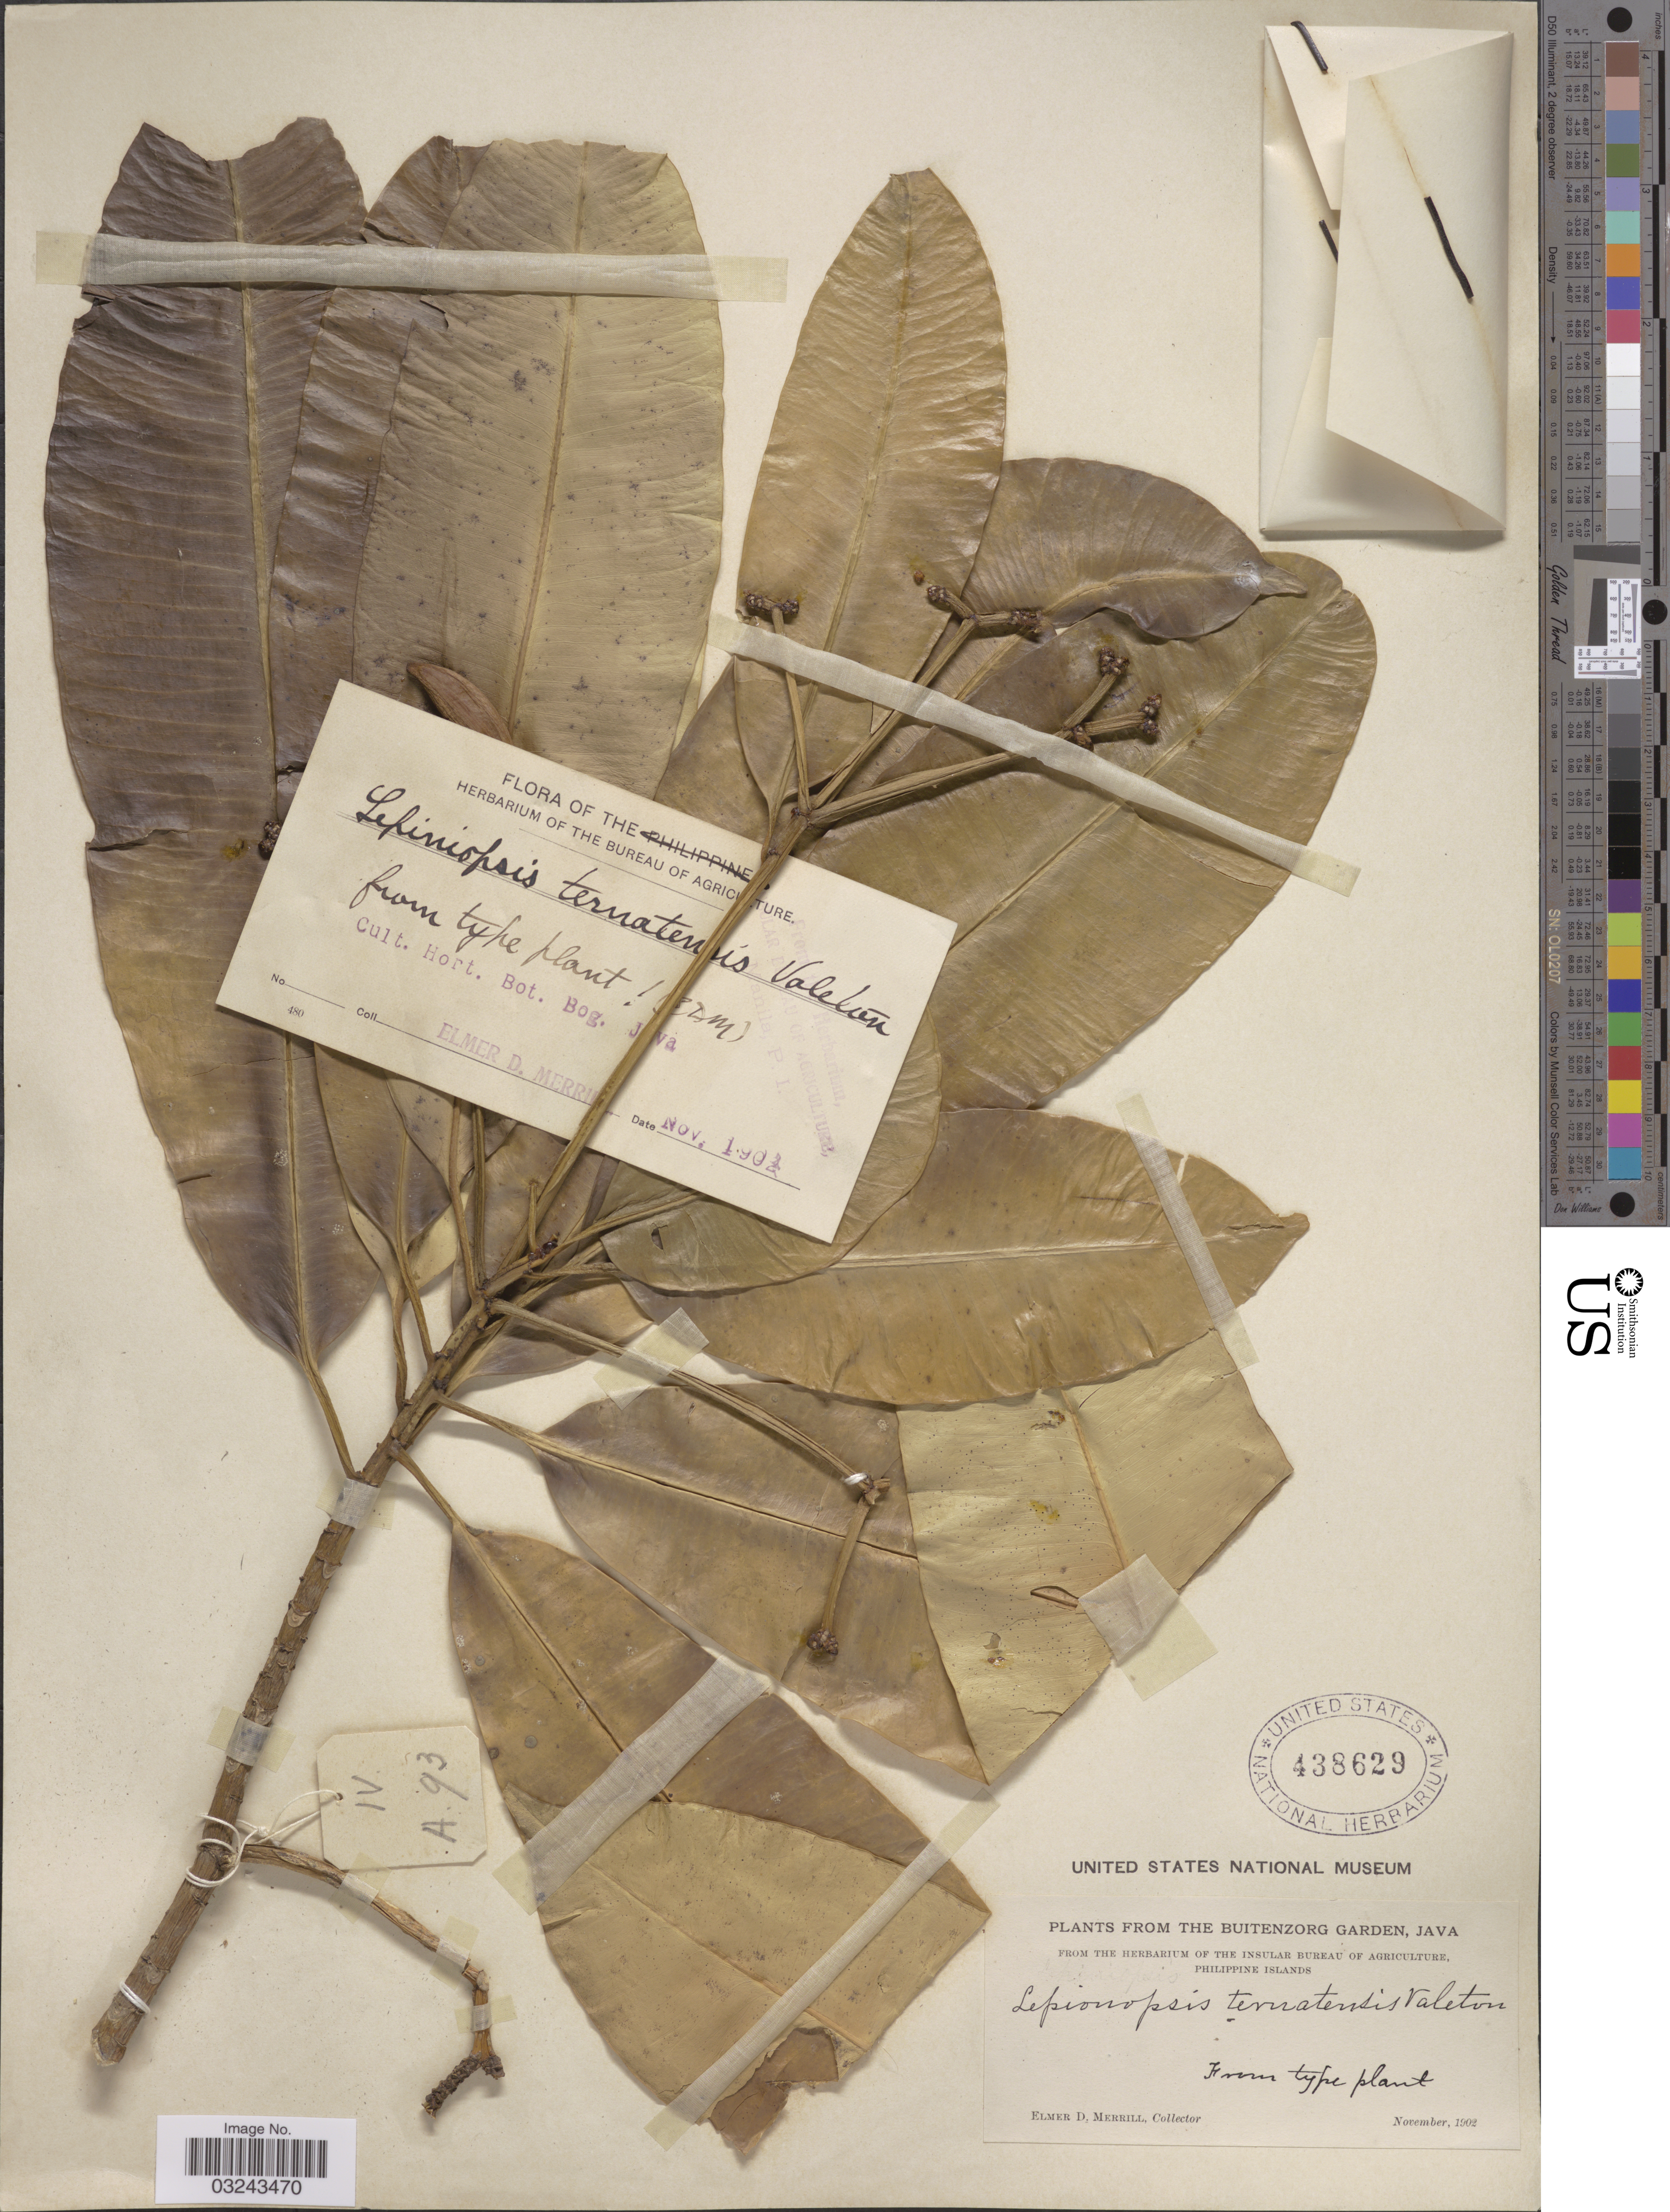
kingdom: Plantae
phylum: Tracheophyta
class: Magnoliopsida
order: Gentianales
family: Apocynaceae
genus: Lepiniopsis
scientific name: Lepiniopsis ternatensis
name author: Valeton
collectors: E. D. Merrill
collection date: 1902-11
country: Indonesia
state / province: Java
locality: The Buitenzorg Garden, Java.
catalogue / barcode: US 438629